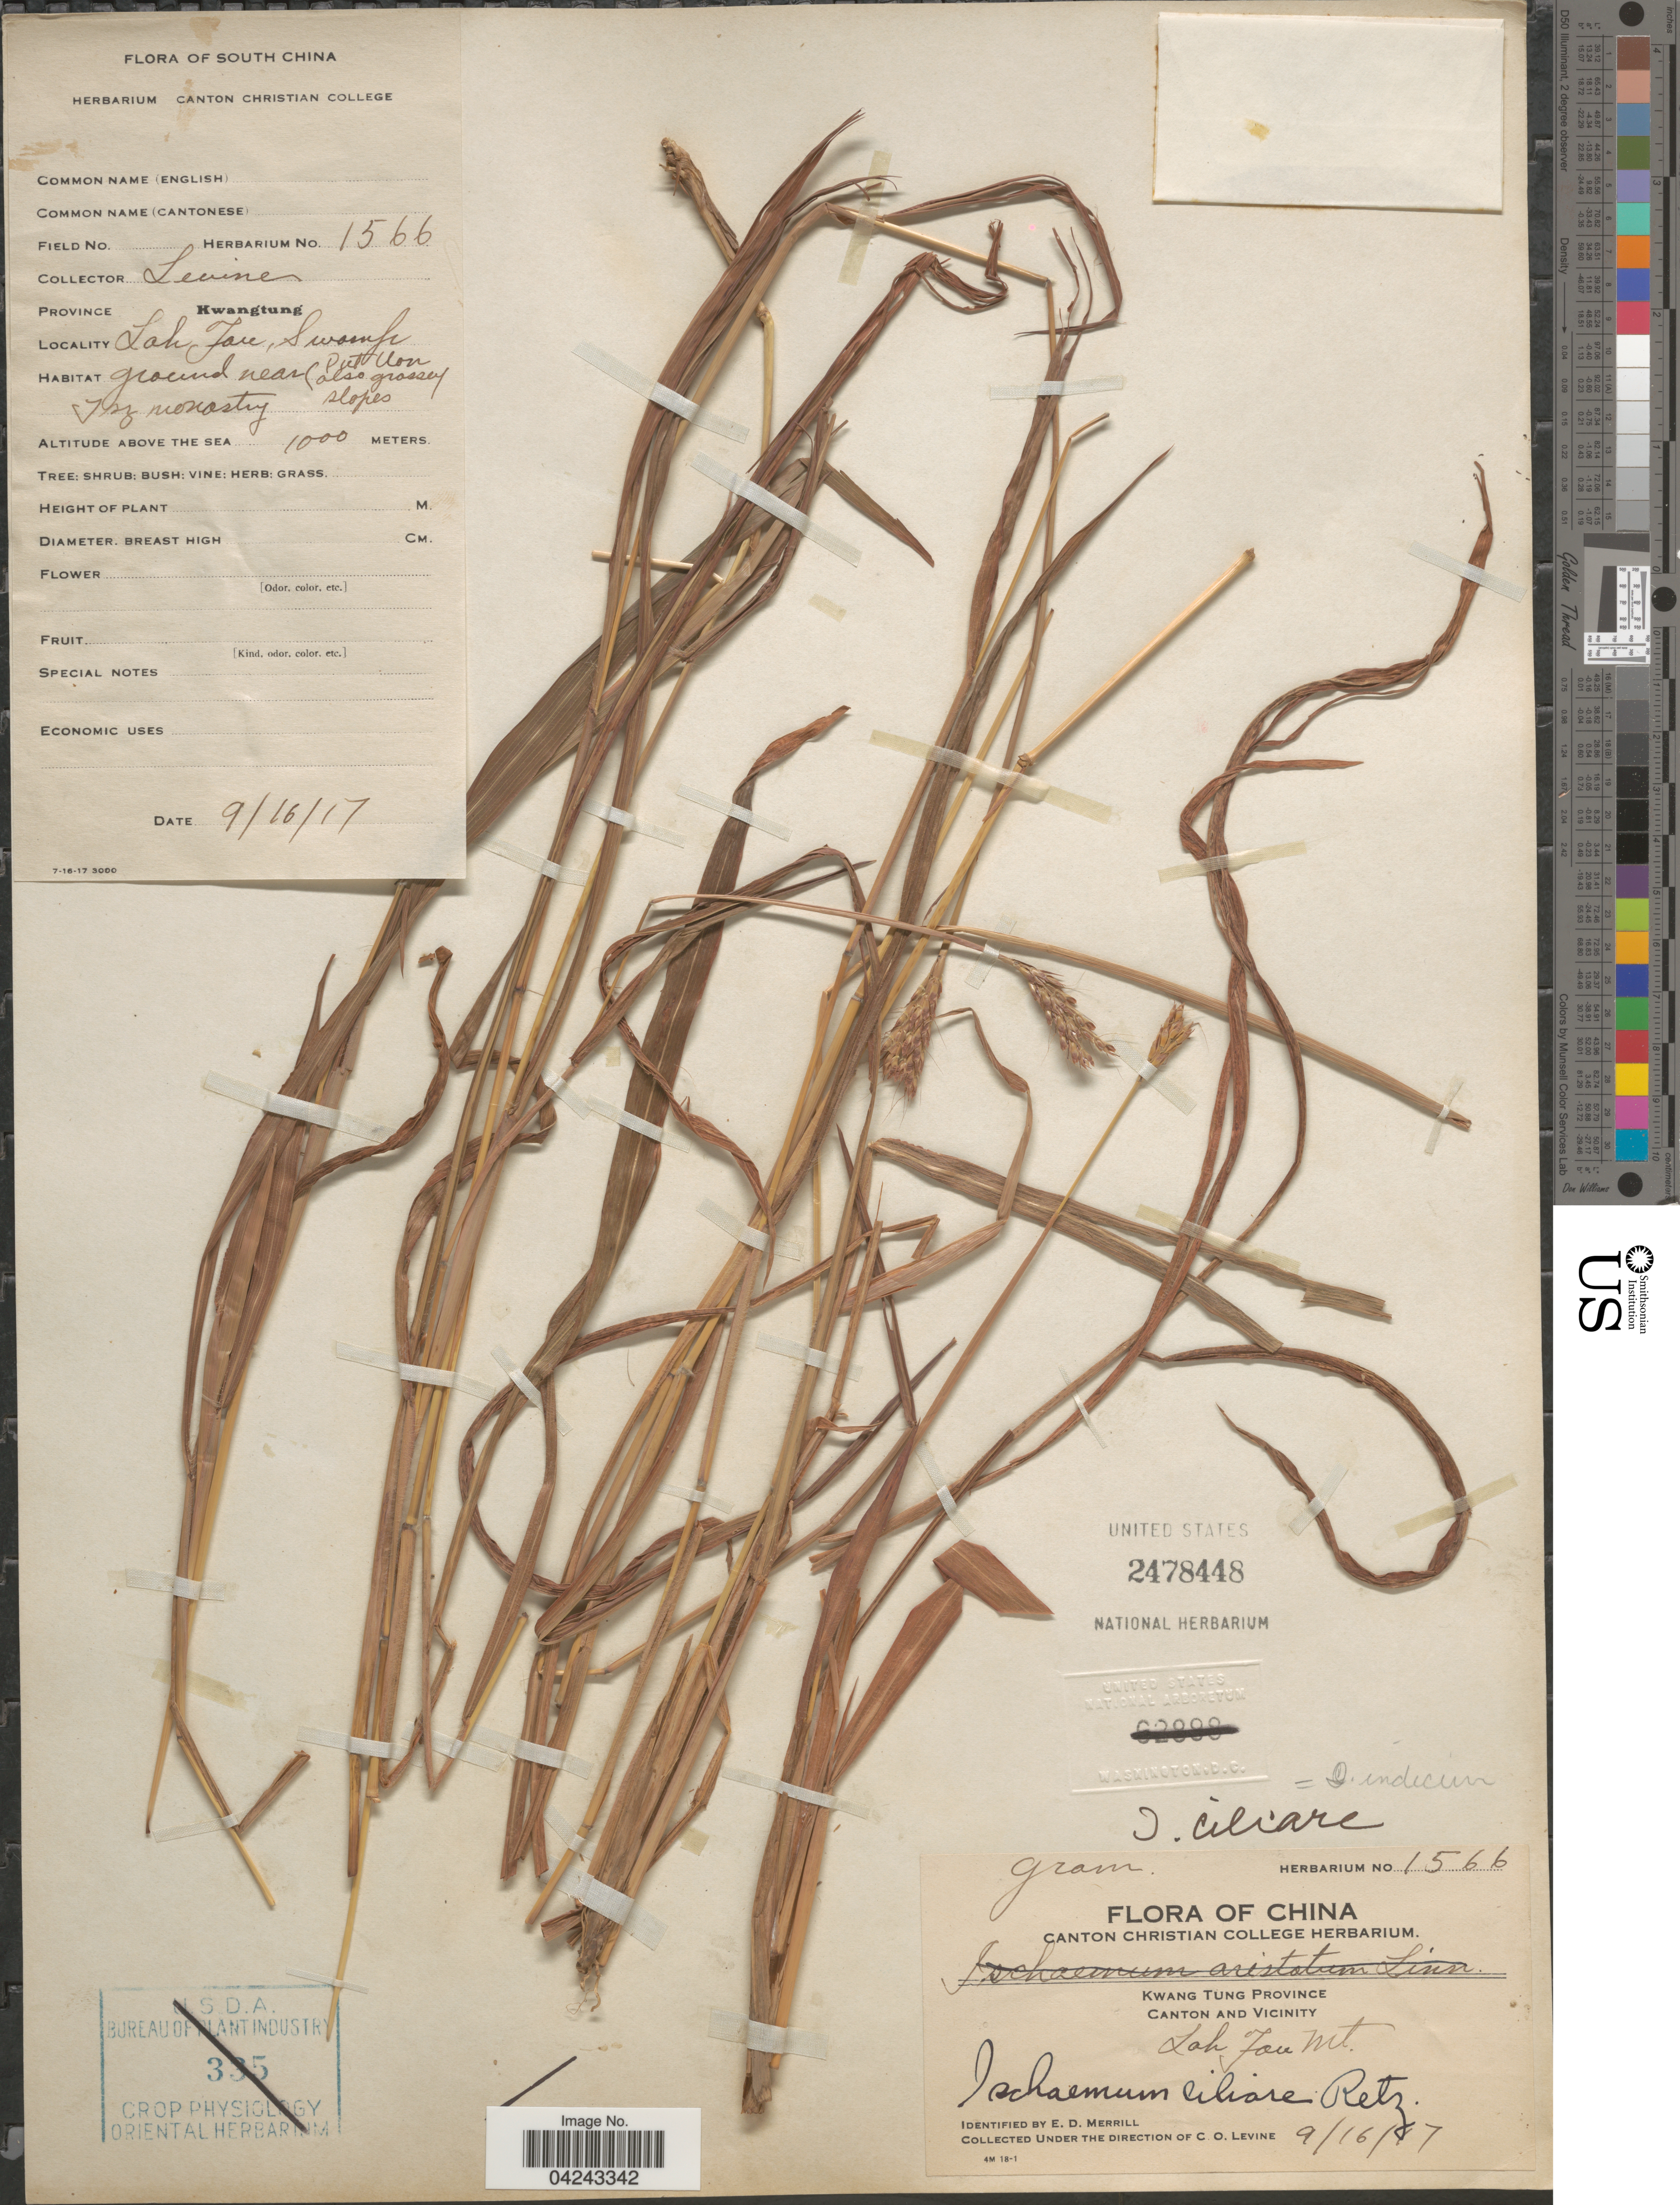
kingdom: Plantae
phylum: Tracheophyta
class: Liliopsida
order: Poales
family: Poaceae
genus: Ischaemum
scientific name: Ischaemum ciliare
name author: Retz.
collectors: C. O. Levine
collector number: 1566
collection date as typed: Transcribed d/m/y: 16/9/17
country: China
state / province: Guangdong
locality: South China. Near Isz monastry. Kwang Tung Province. Canton and Vicinity. Loh Fau Mt.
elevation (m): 1000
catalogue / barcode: US 2478448